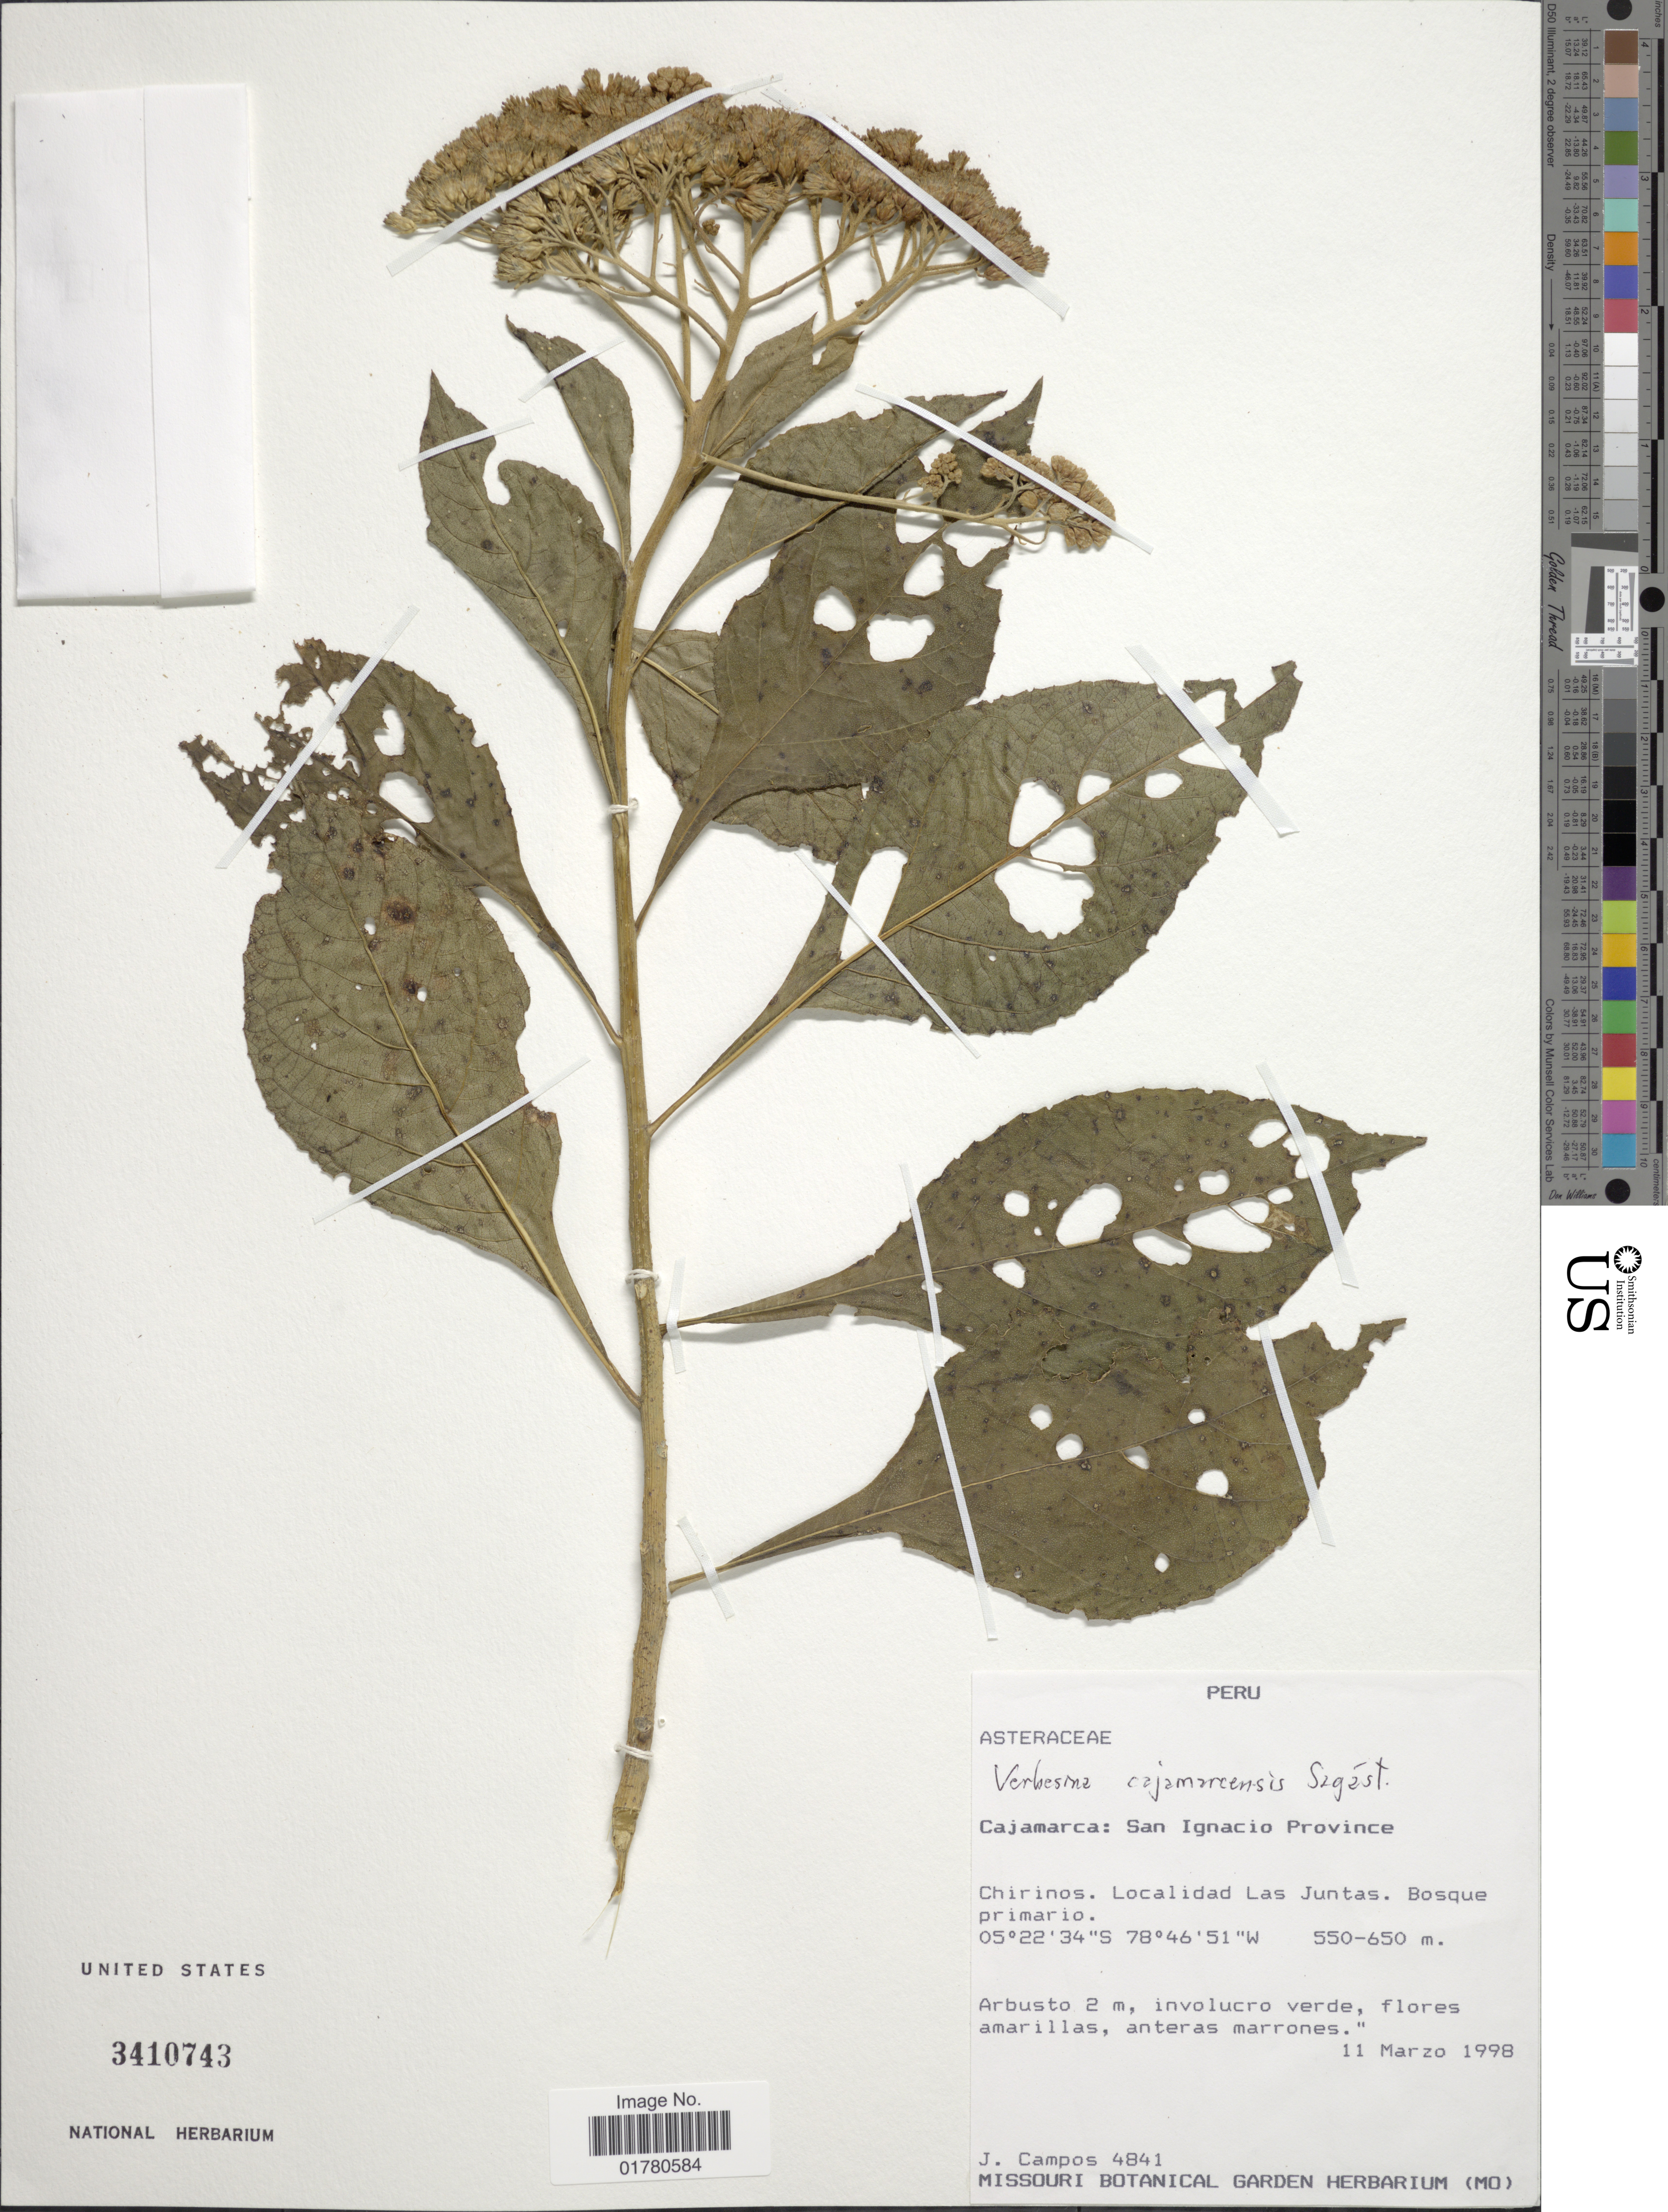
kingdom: Plantae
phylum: Tracheophyta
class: Magnoliopsida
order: Asterales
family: Asteraceae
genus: Verbesina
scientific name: Verbesina cajamarcensis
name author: Sagást.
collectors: J. Campos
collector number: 484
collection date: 1998-03-11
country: Peru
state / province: Cajamarca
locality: San Ignacio Province, Chirinos. Localidad Las Juntas. Bosque primario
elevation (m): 550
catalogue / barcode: US 3410743